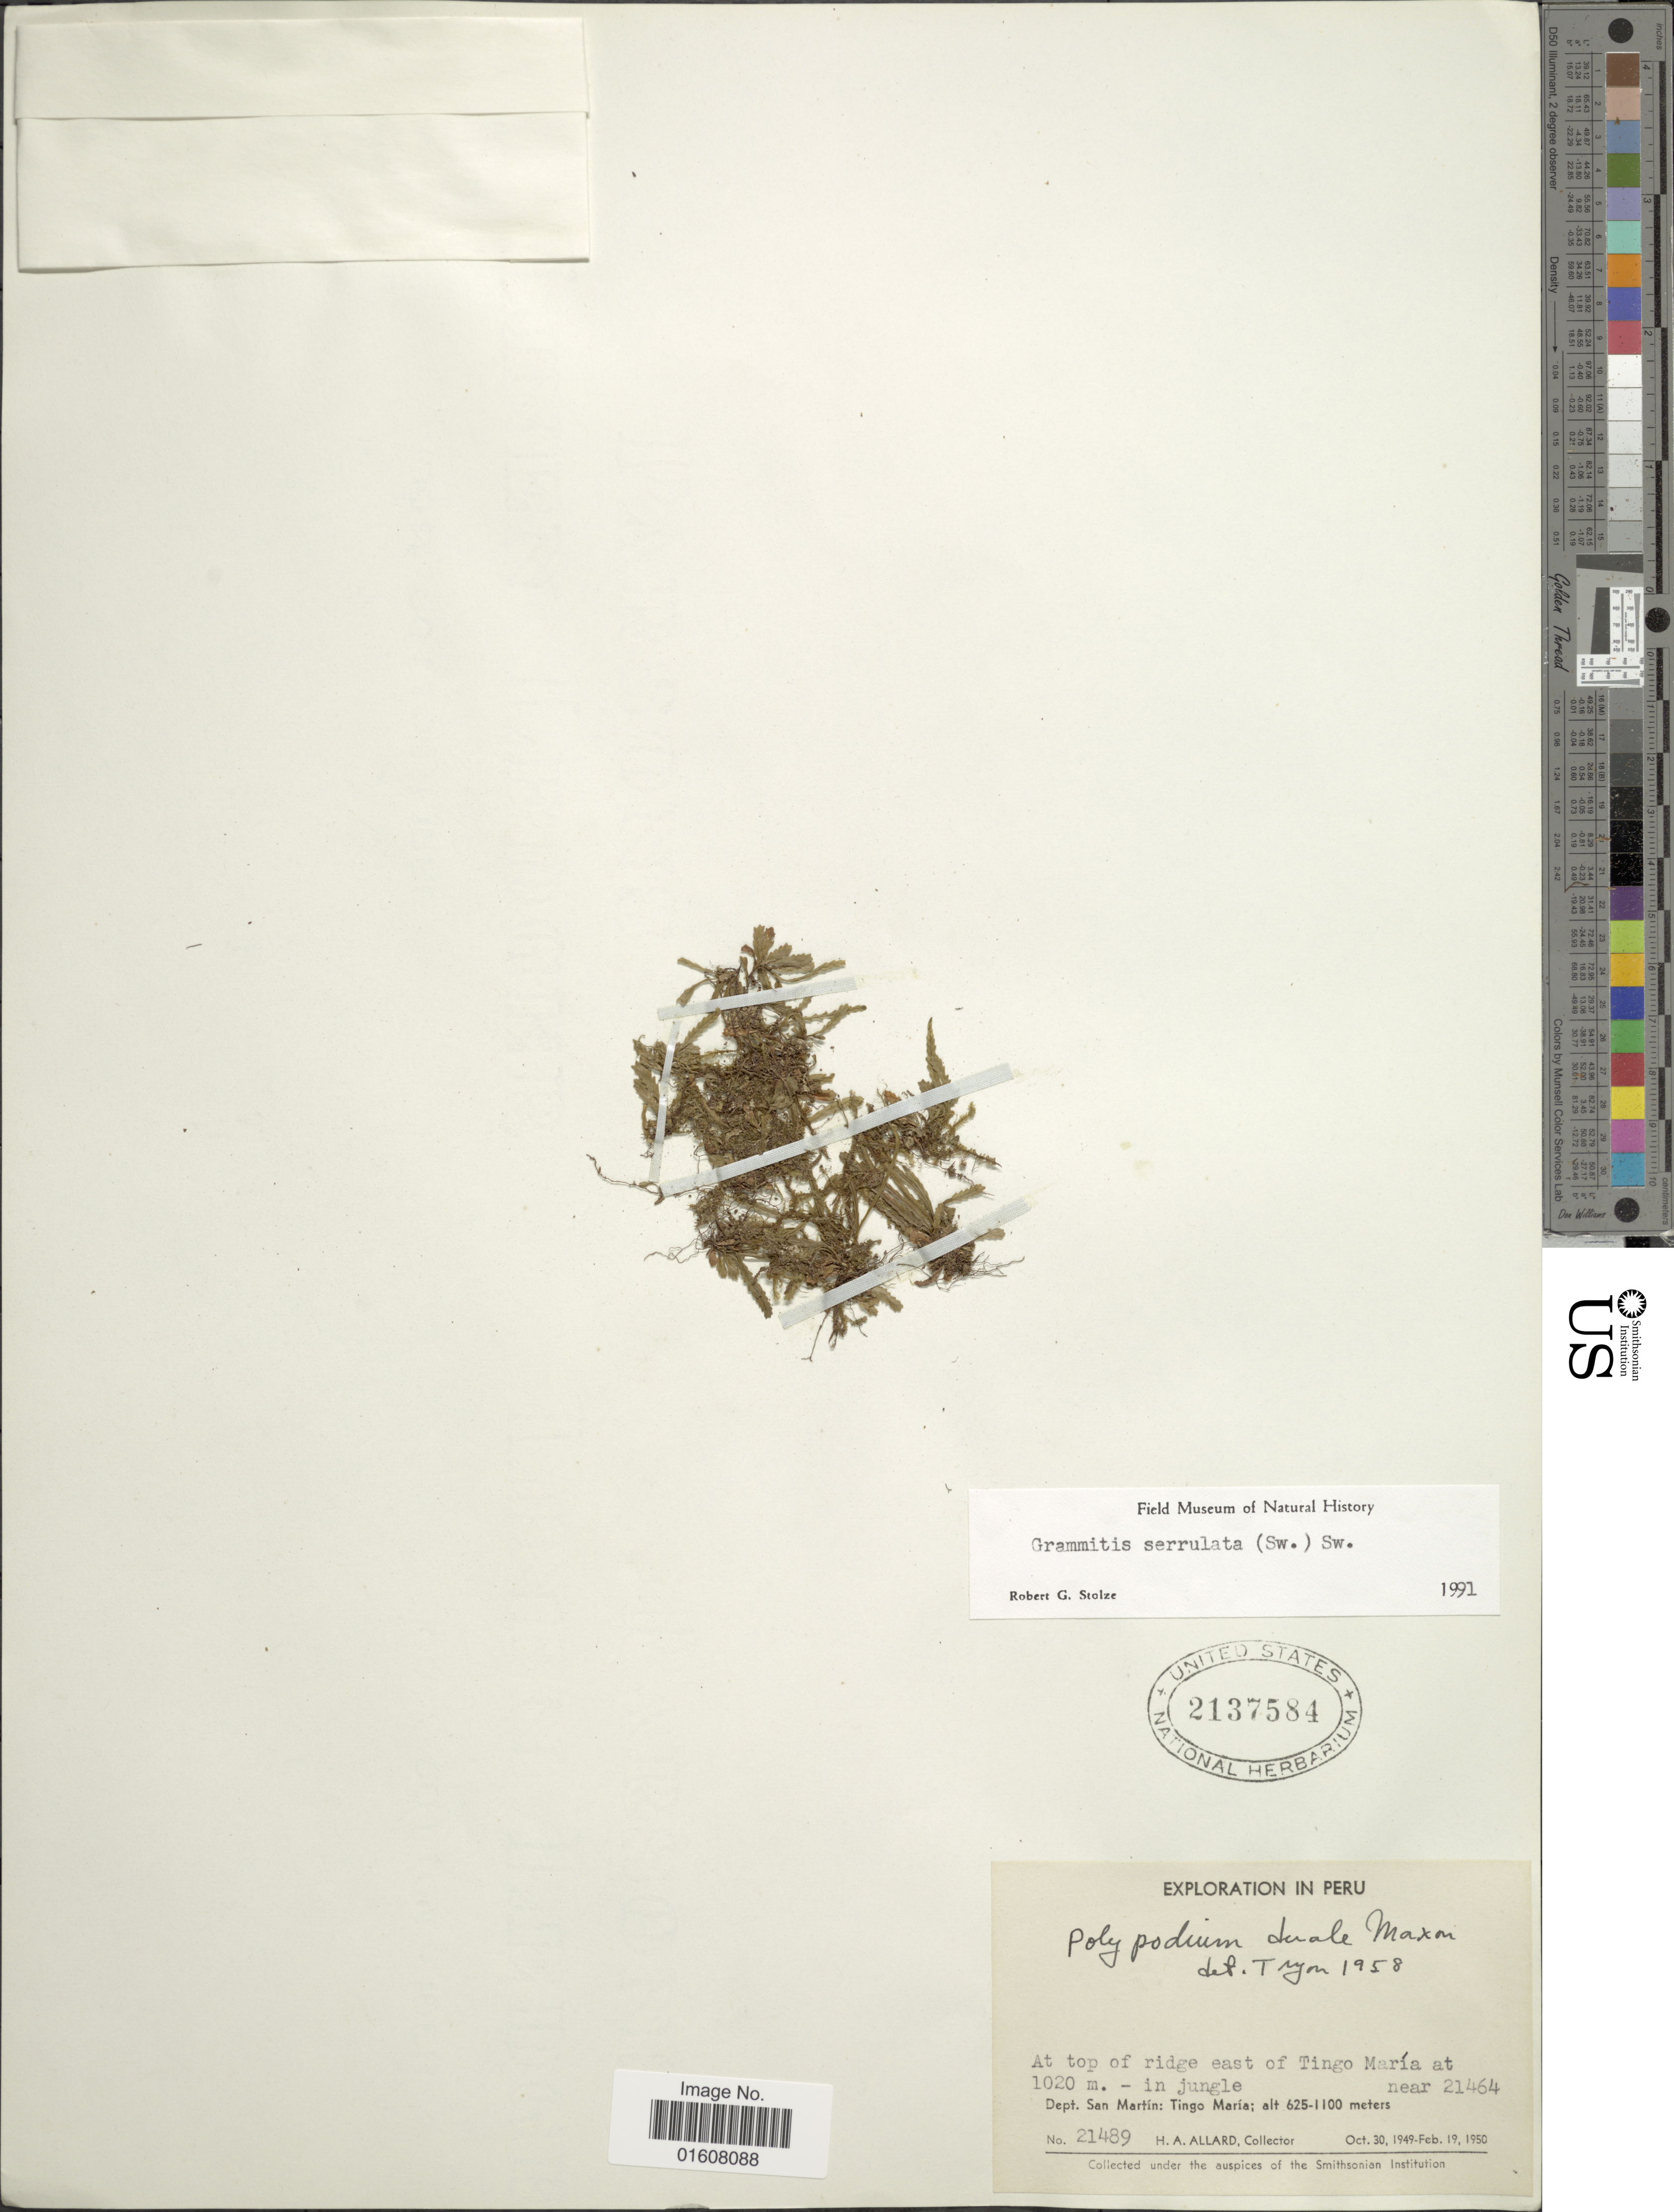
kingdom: Plantae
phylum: Tracheophyta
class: Polypodiopsida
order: Polypodiales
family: Polypodiaceae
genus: Cochlidium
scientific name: Cochlidium serrulatum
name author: (Sw.) L.E. Bishop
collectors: H. A. Allard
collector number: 21489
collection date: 1949-10-30/1950-02-19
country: Peru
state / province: San Martín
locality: At top of ridge east of Tingo María, in jungle. near 21464. Tingo María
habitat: at top of ridge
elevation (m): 1020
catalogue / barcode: US 2137584